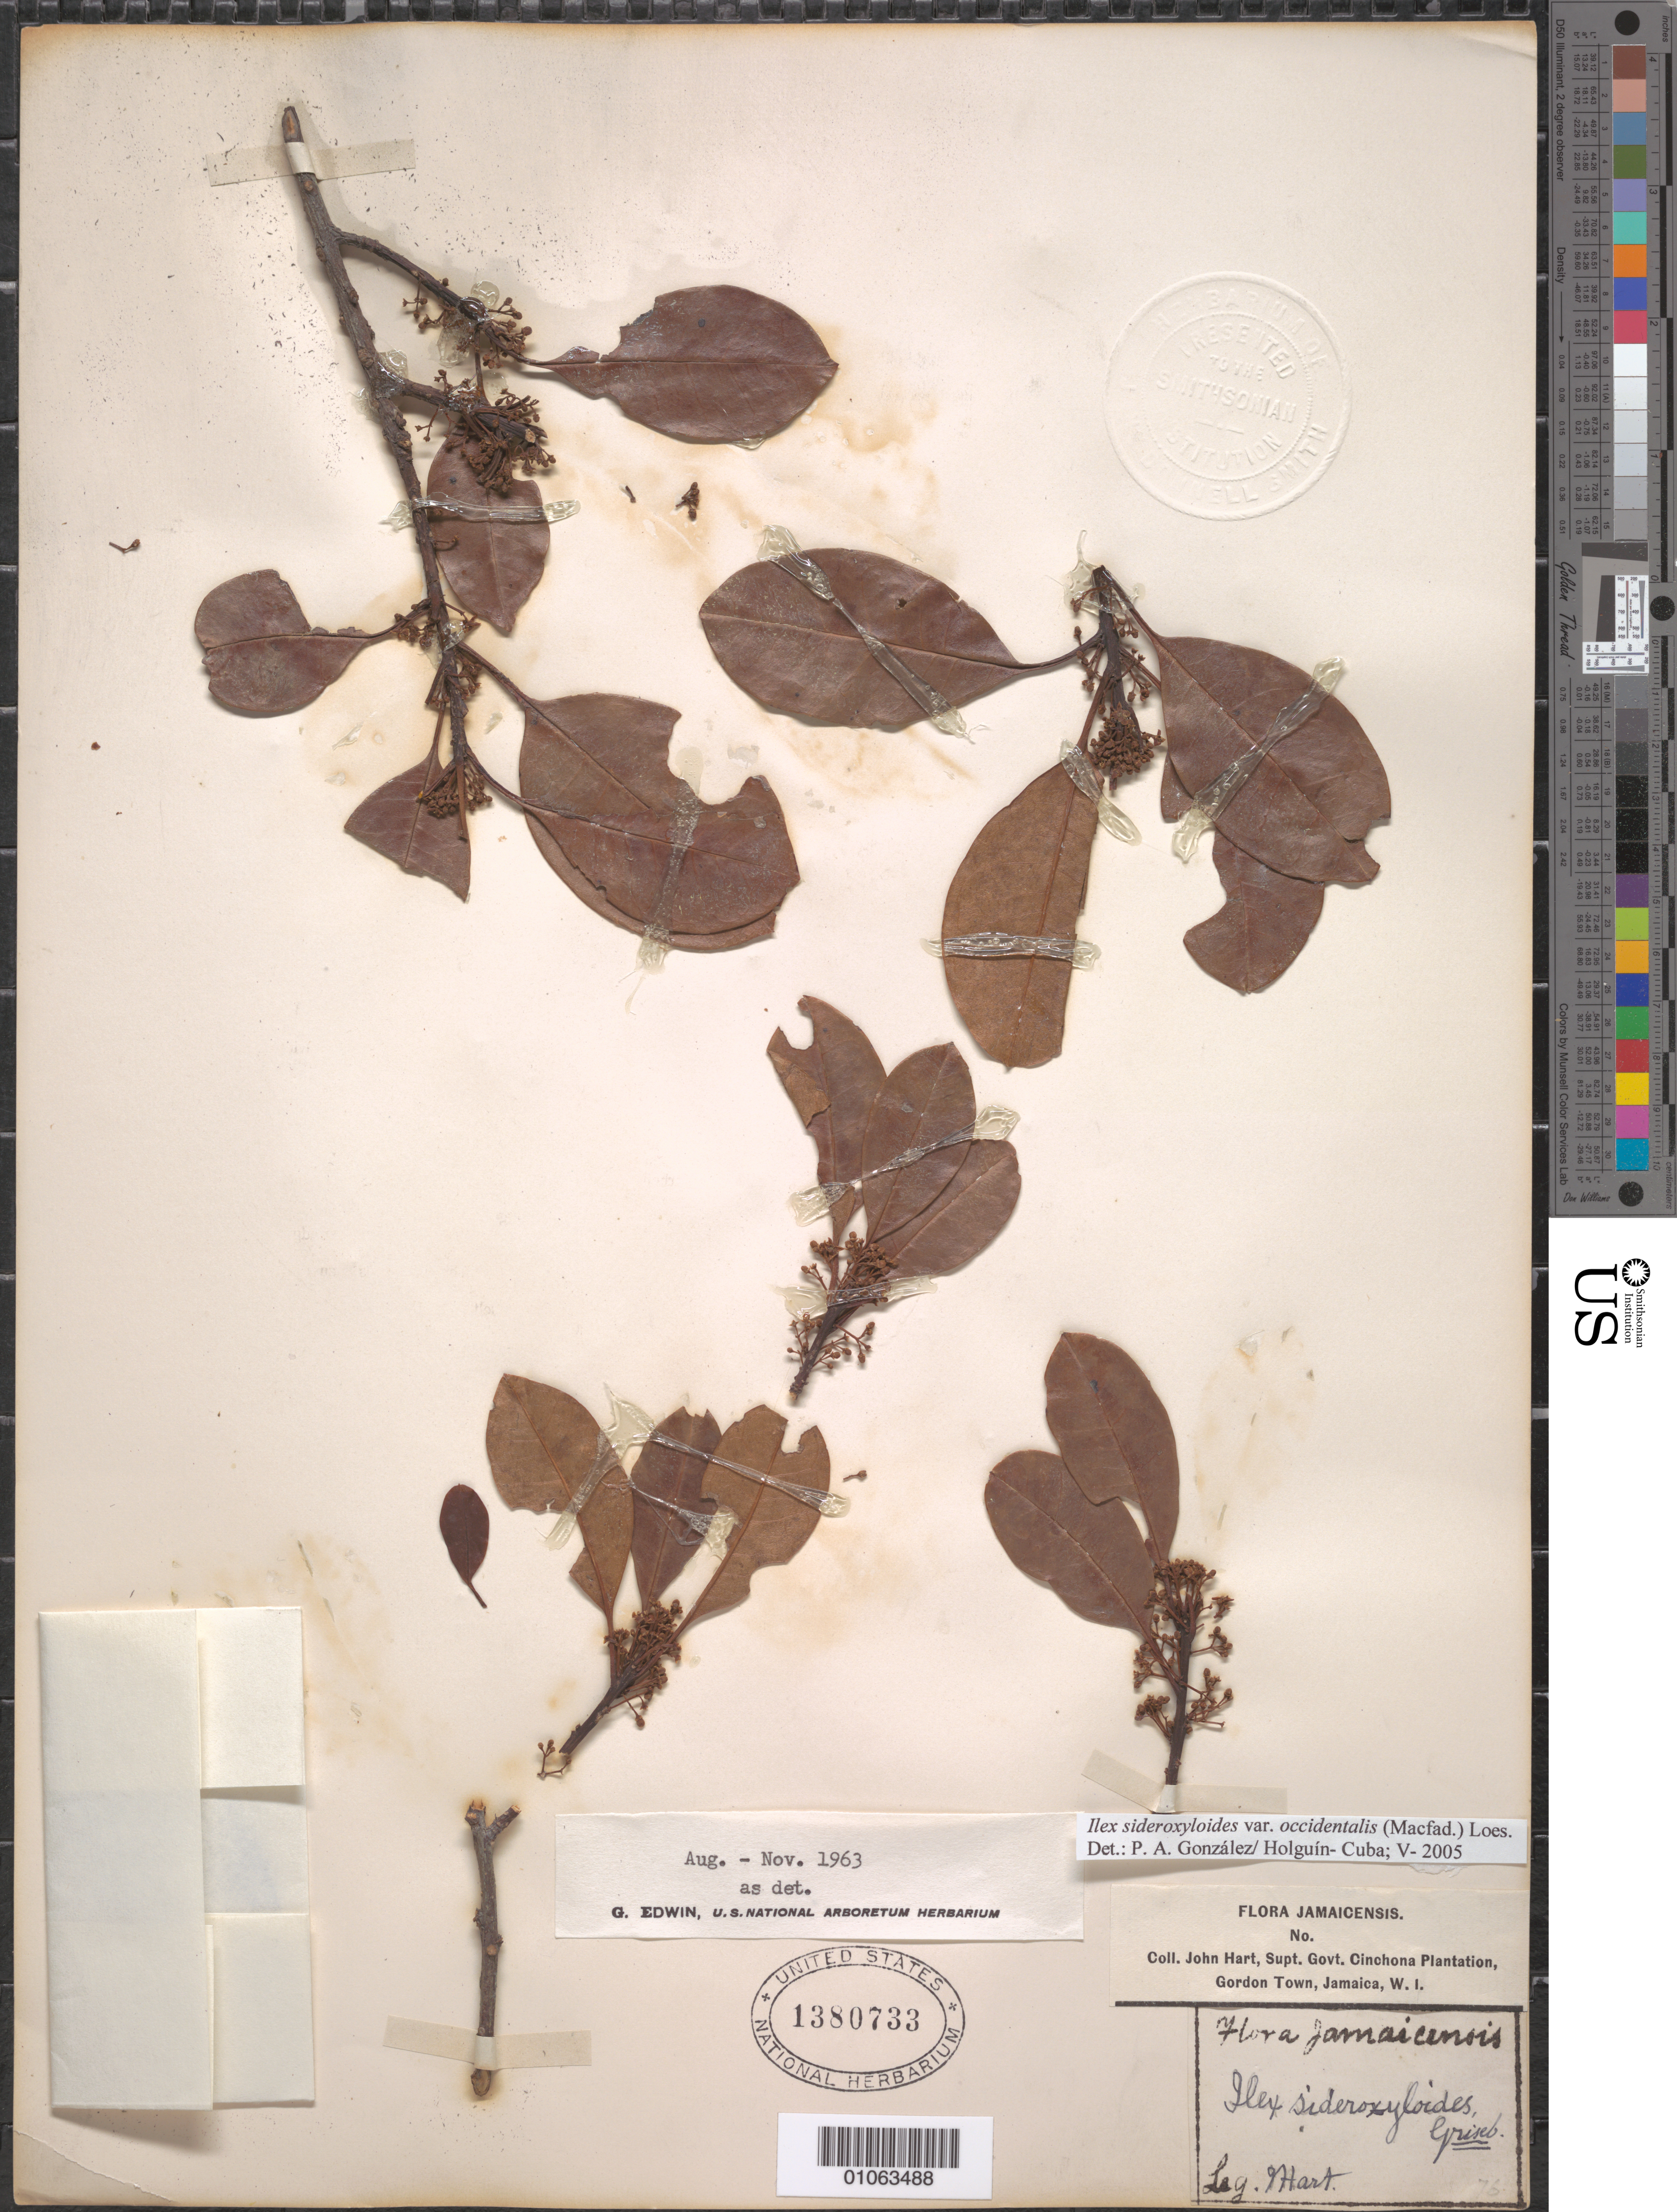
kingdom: Plantae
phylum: Tracheophyta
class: Magnoliopsida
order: Aquifoliales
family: Aquifoliaceae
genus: Ilex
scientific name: Ilex sideroxyloides subsp. occidentalis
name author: (Macfad.) P. A. González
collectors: J. Hart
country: Jamaica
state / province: Kingston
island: Jamaica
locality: Gordon Town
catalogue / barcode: US 1380733